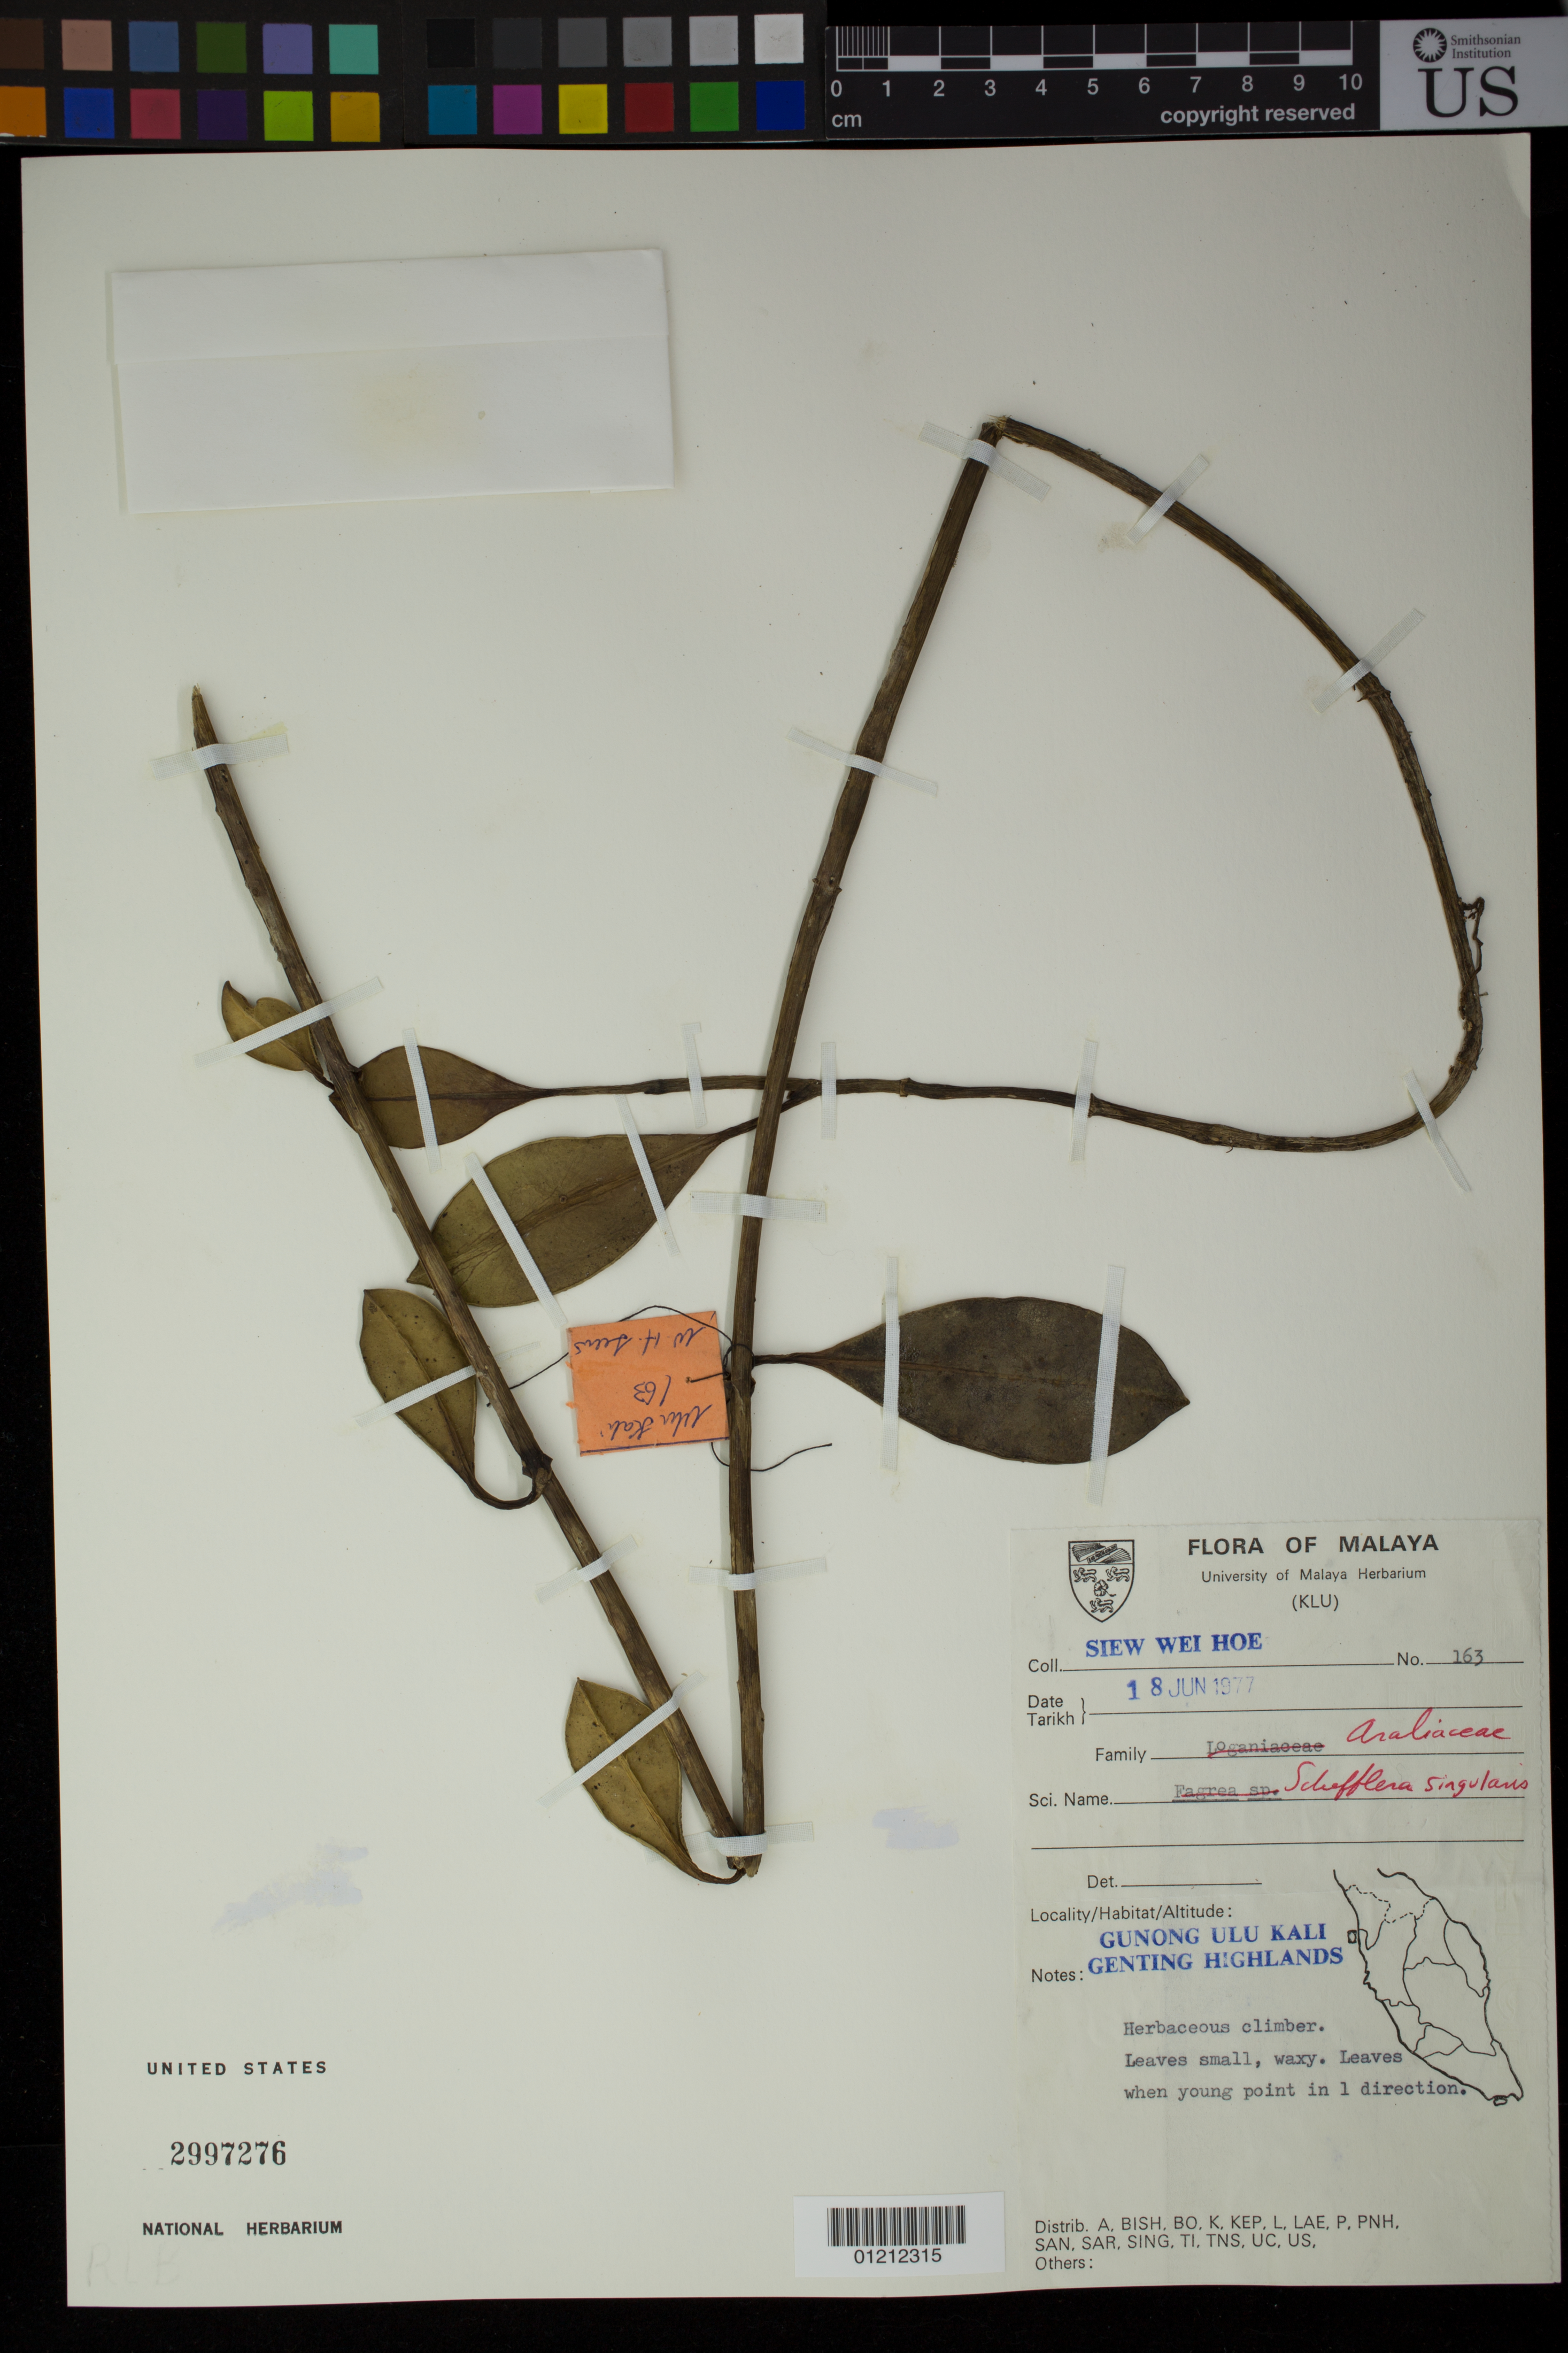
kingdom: Plantae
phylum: Tracheophyta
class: Magnoliopsida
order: Apiales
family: Araliaceae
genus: Schefflera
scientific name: Schefflera singularis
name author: B.C. Stone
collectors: W. H. Siew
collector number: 163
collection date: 1977-06-18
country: Malaysia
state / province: Pahang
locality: Gunong Ulu Kali, Genting Highlands.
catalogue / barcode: US 2997276